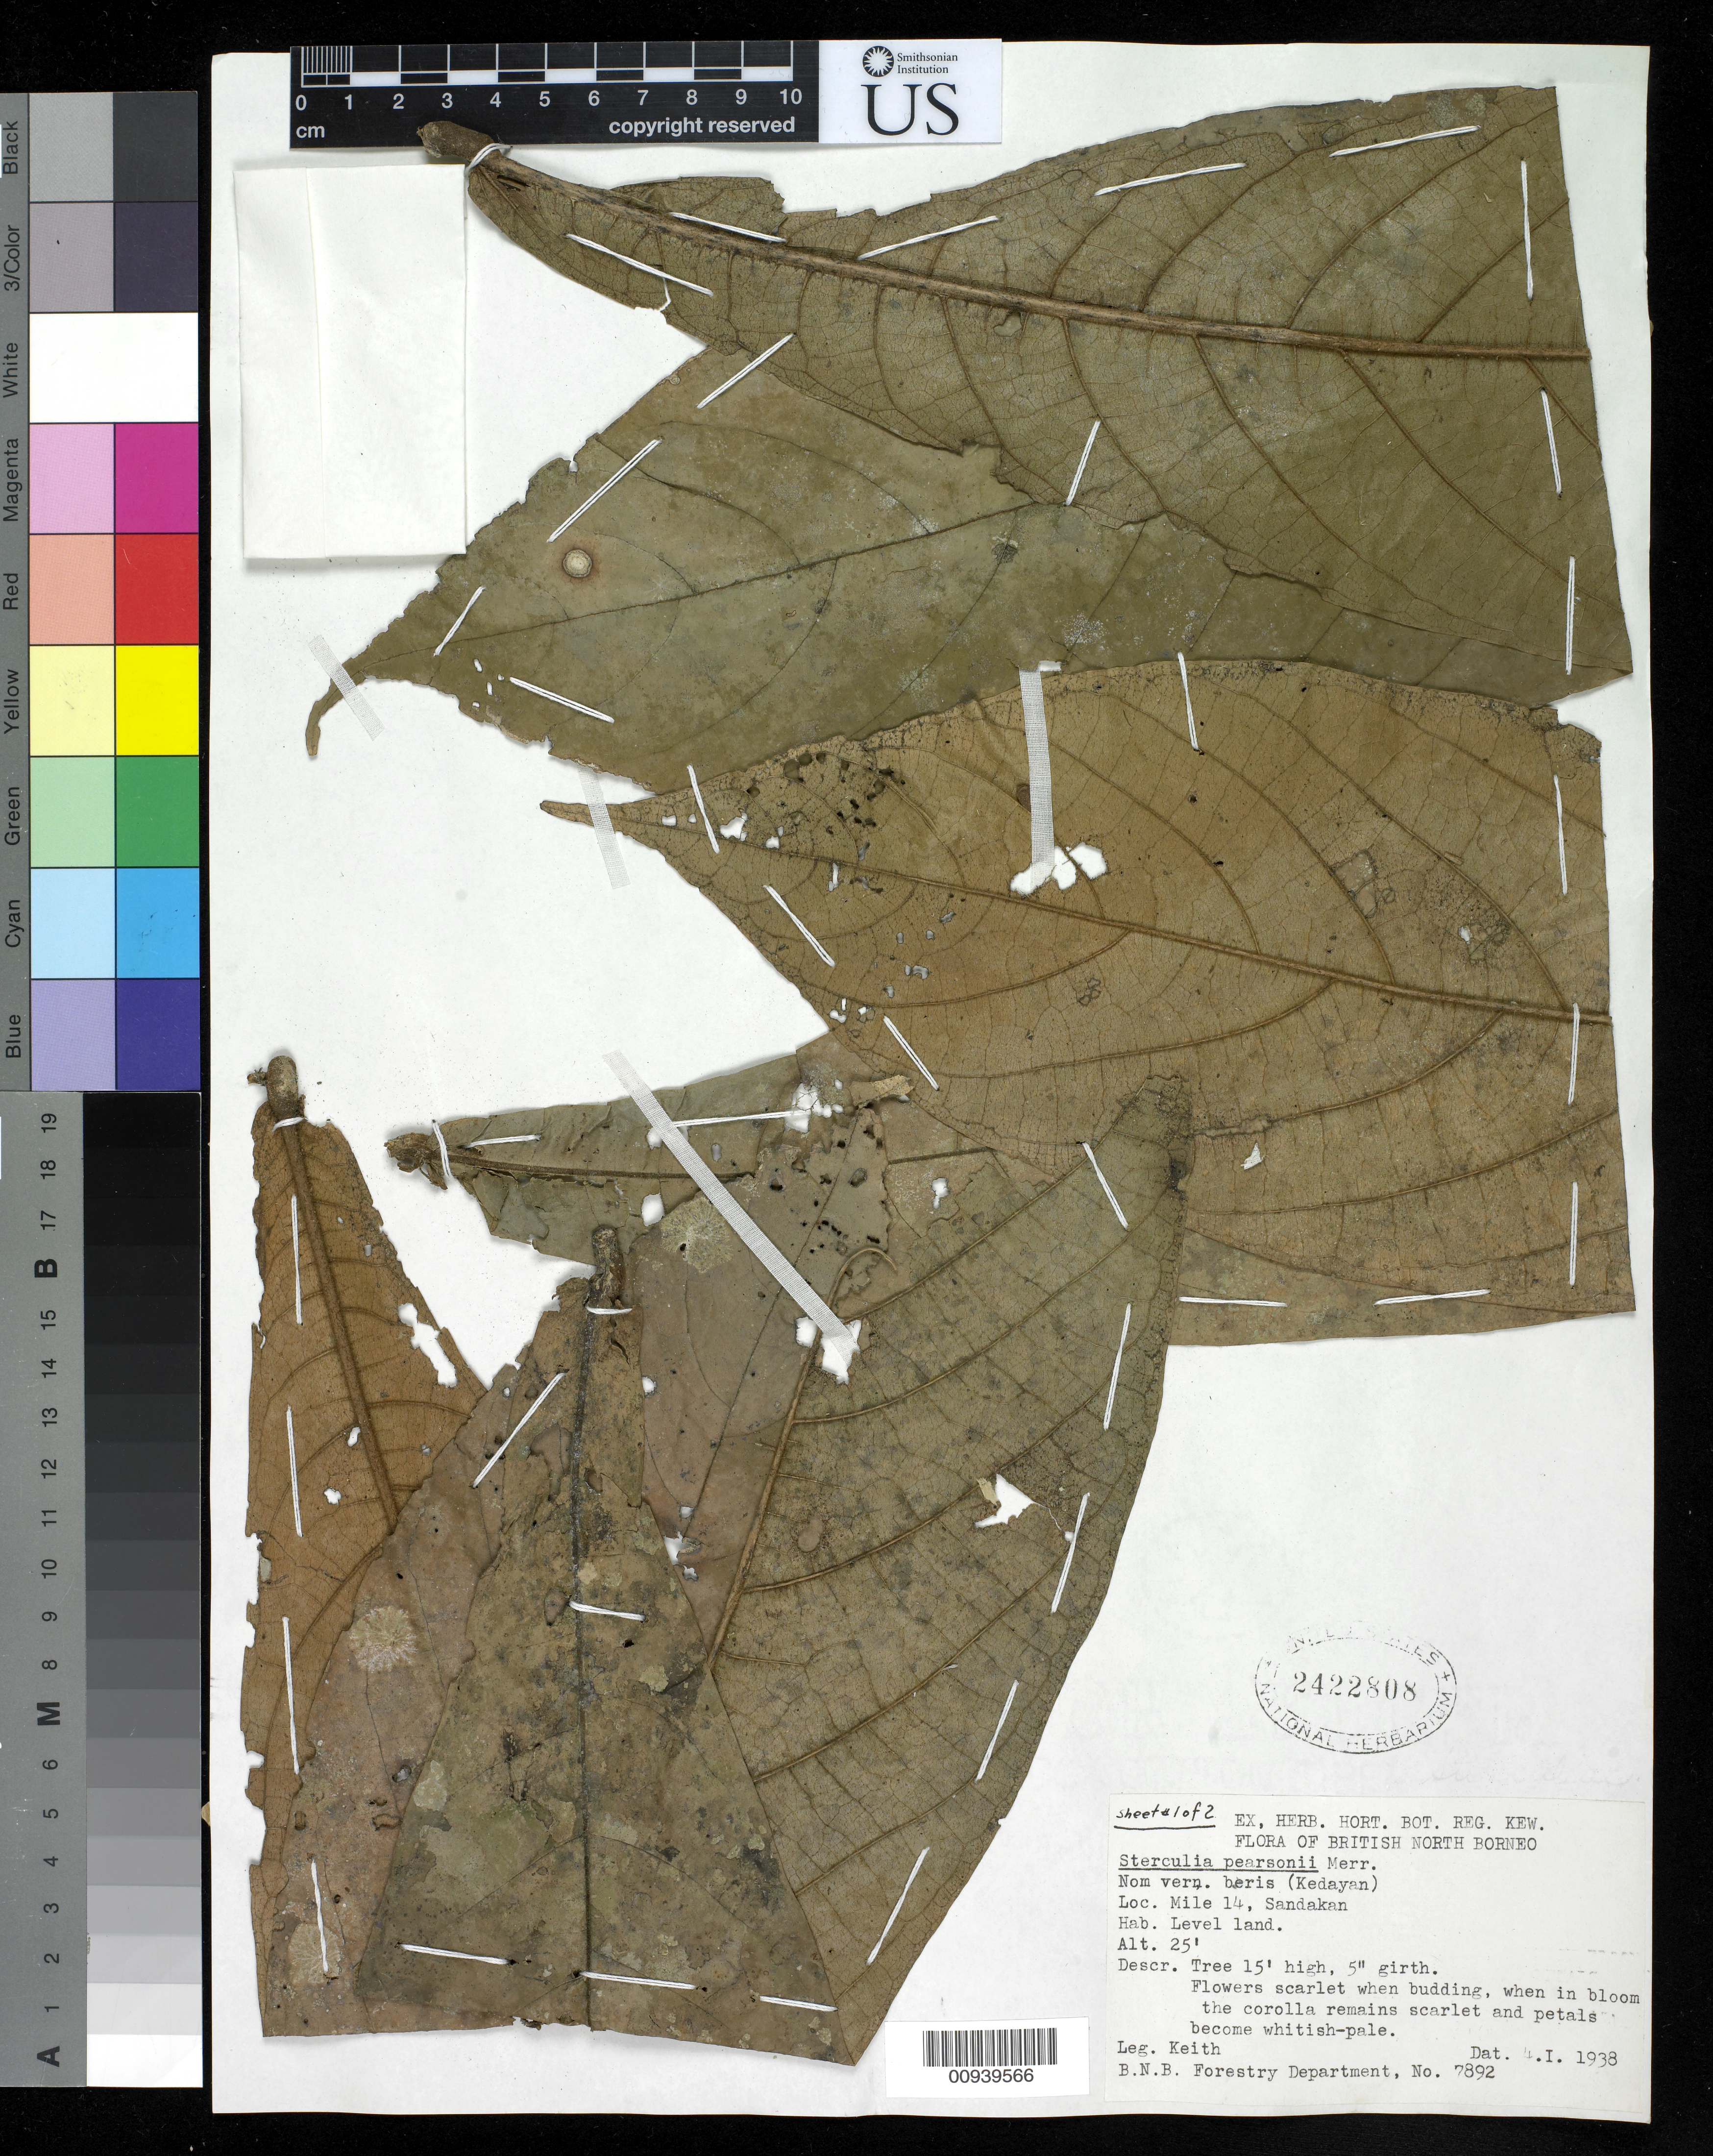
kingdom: Plantae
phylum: Tracheophyta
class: Magnoliopsida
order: Malvales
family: Malvaceae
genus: Sterculia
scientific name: Sterculia pearsonii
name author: Merr.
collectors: H. Keith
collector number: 7892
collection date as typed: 04 Jan 1938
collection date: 1938-01-04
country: Malaysia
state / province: Sabah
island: Borneo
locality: Sandakan, Mile 14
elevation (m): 8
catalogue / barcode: US 2422808